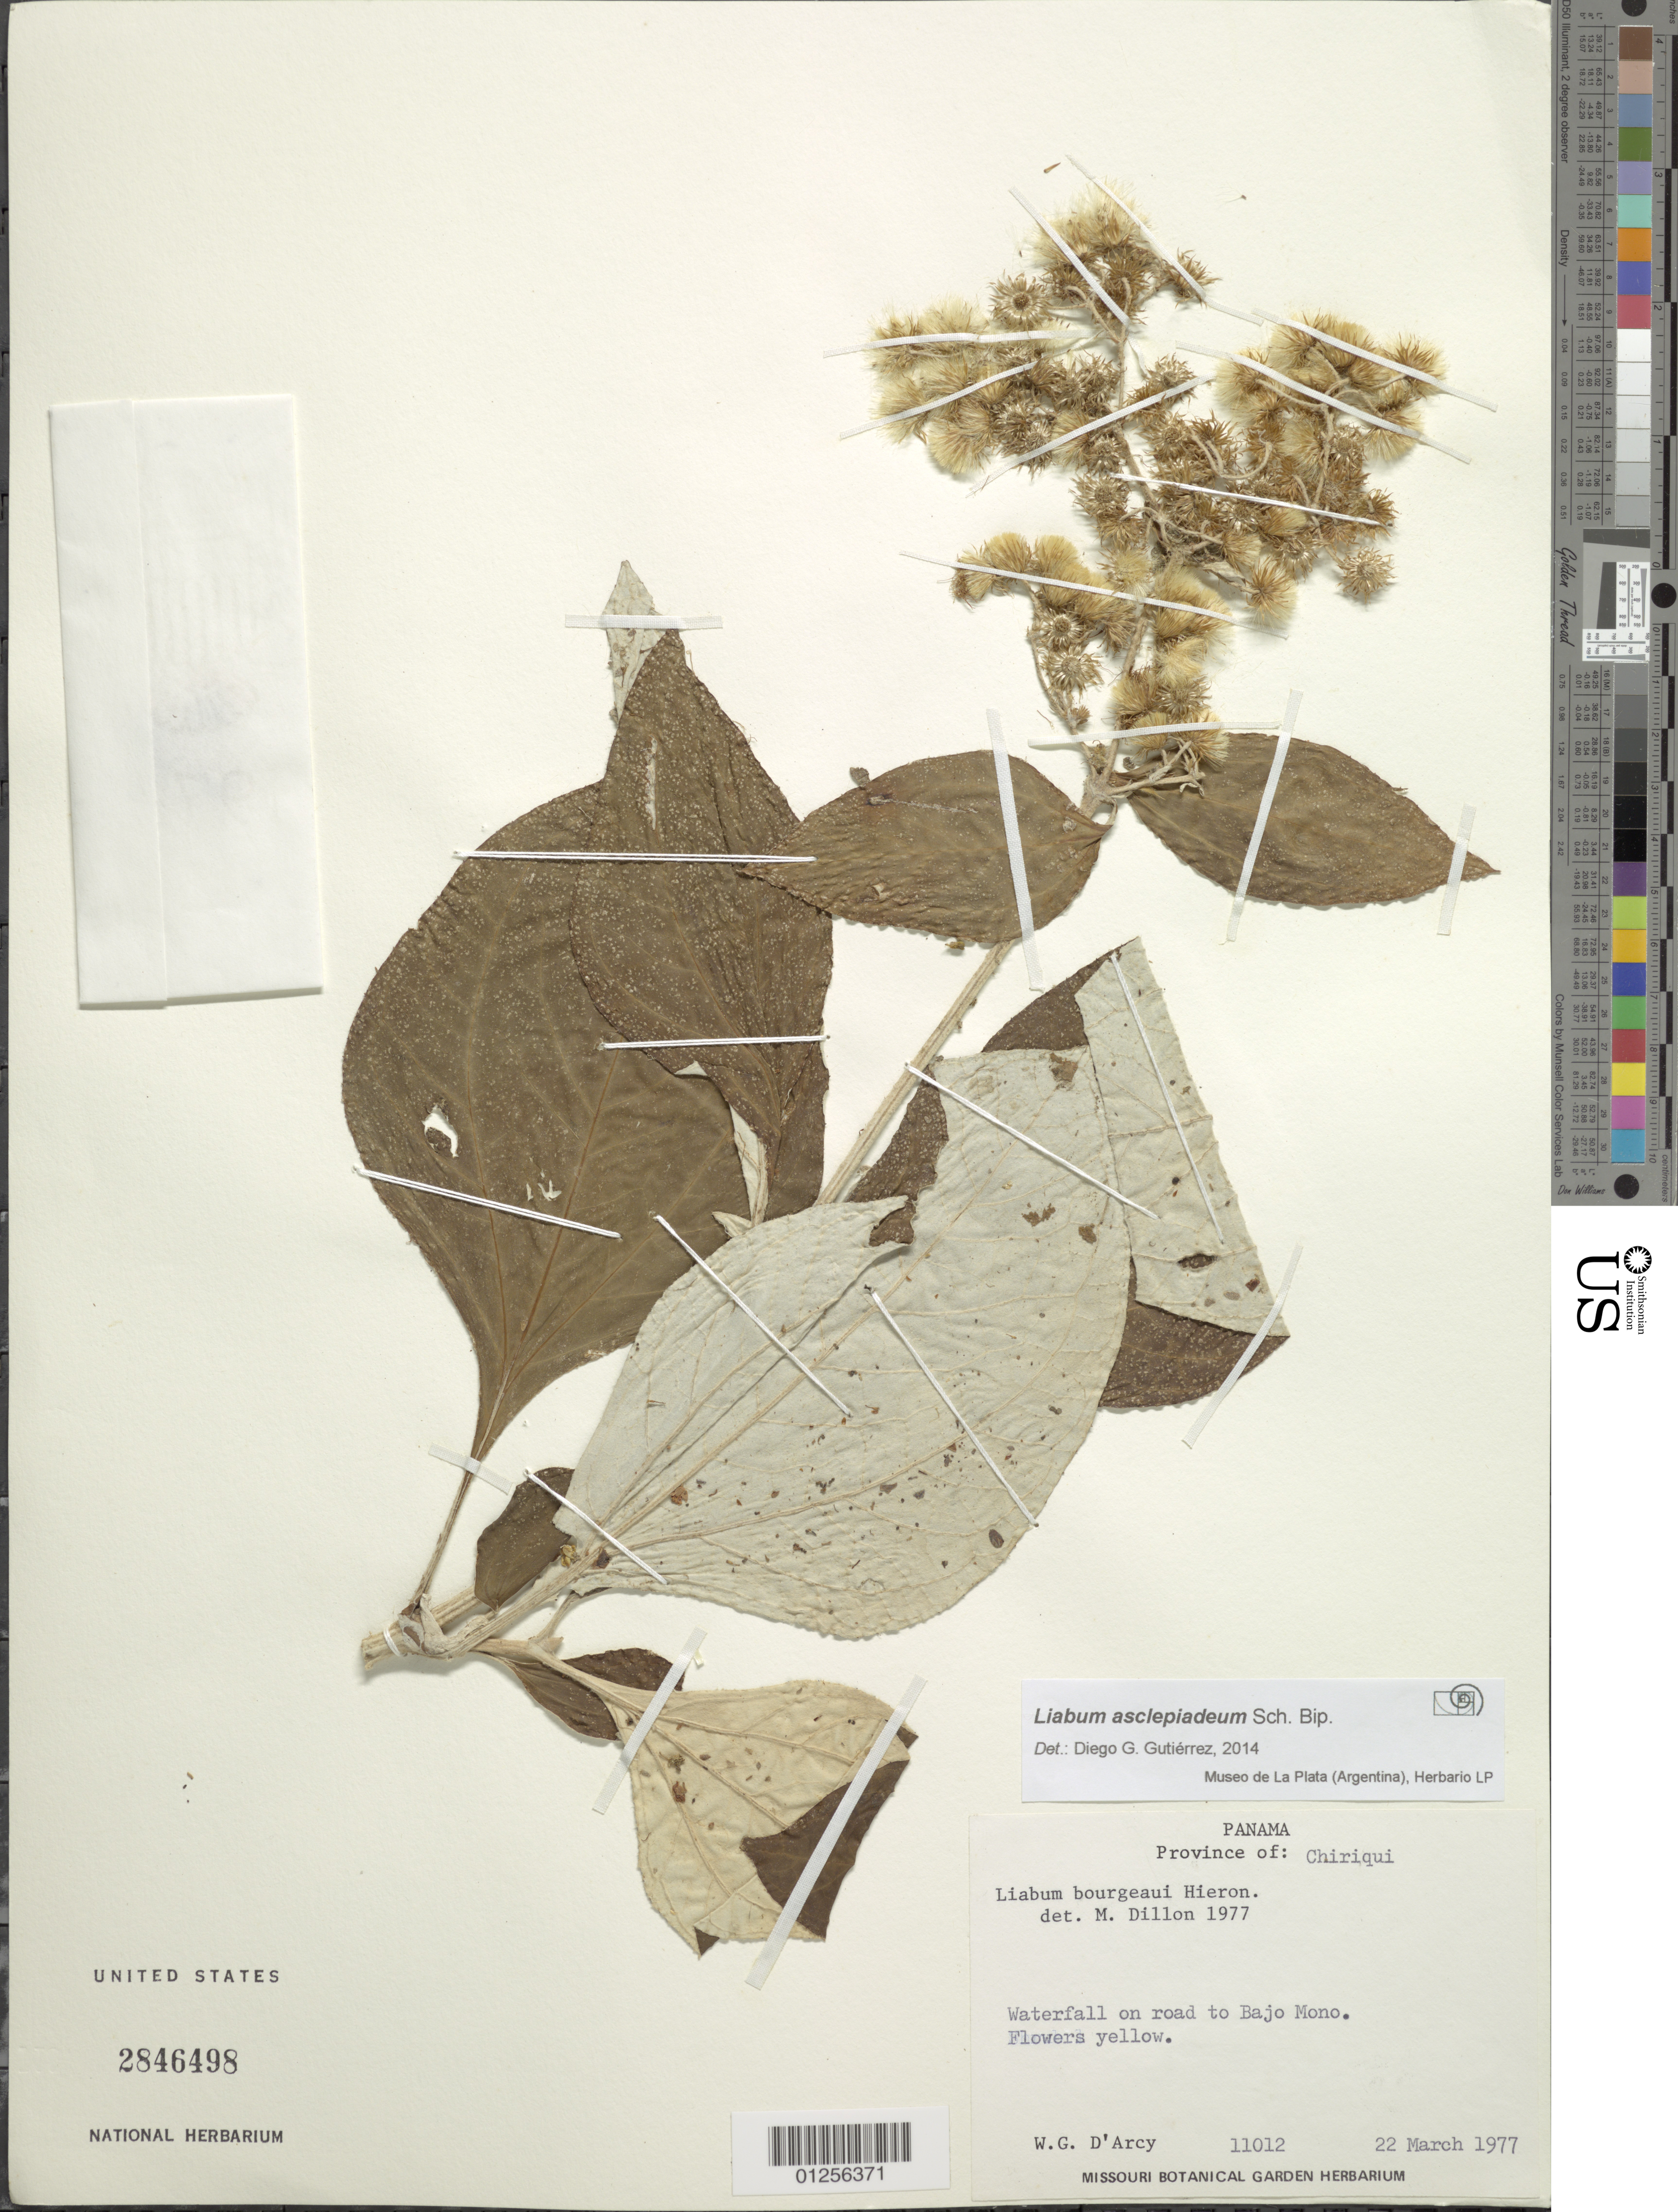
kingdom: Plantae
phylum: Tracheophyta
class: Magnoliopsida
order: Asterales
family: Asteraceae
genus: Liabum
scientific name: Liabum asclepiadeum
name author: Sch. Bip.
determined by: Gutierrez, D. G.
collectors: W. G. D'Arcy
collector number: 11012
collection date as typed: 22 March 1977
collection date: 1977-03-22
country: Panama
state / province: Chiriqui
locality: waterfall on road to Bajo Mono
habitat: Waterfall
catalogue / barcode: US 2846498